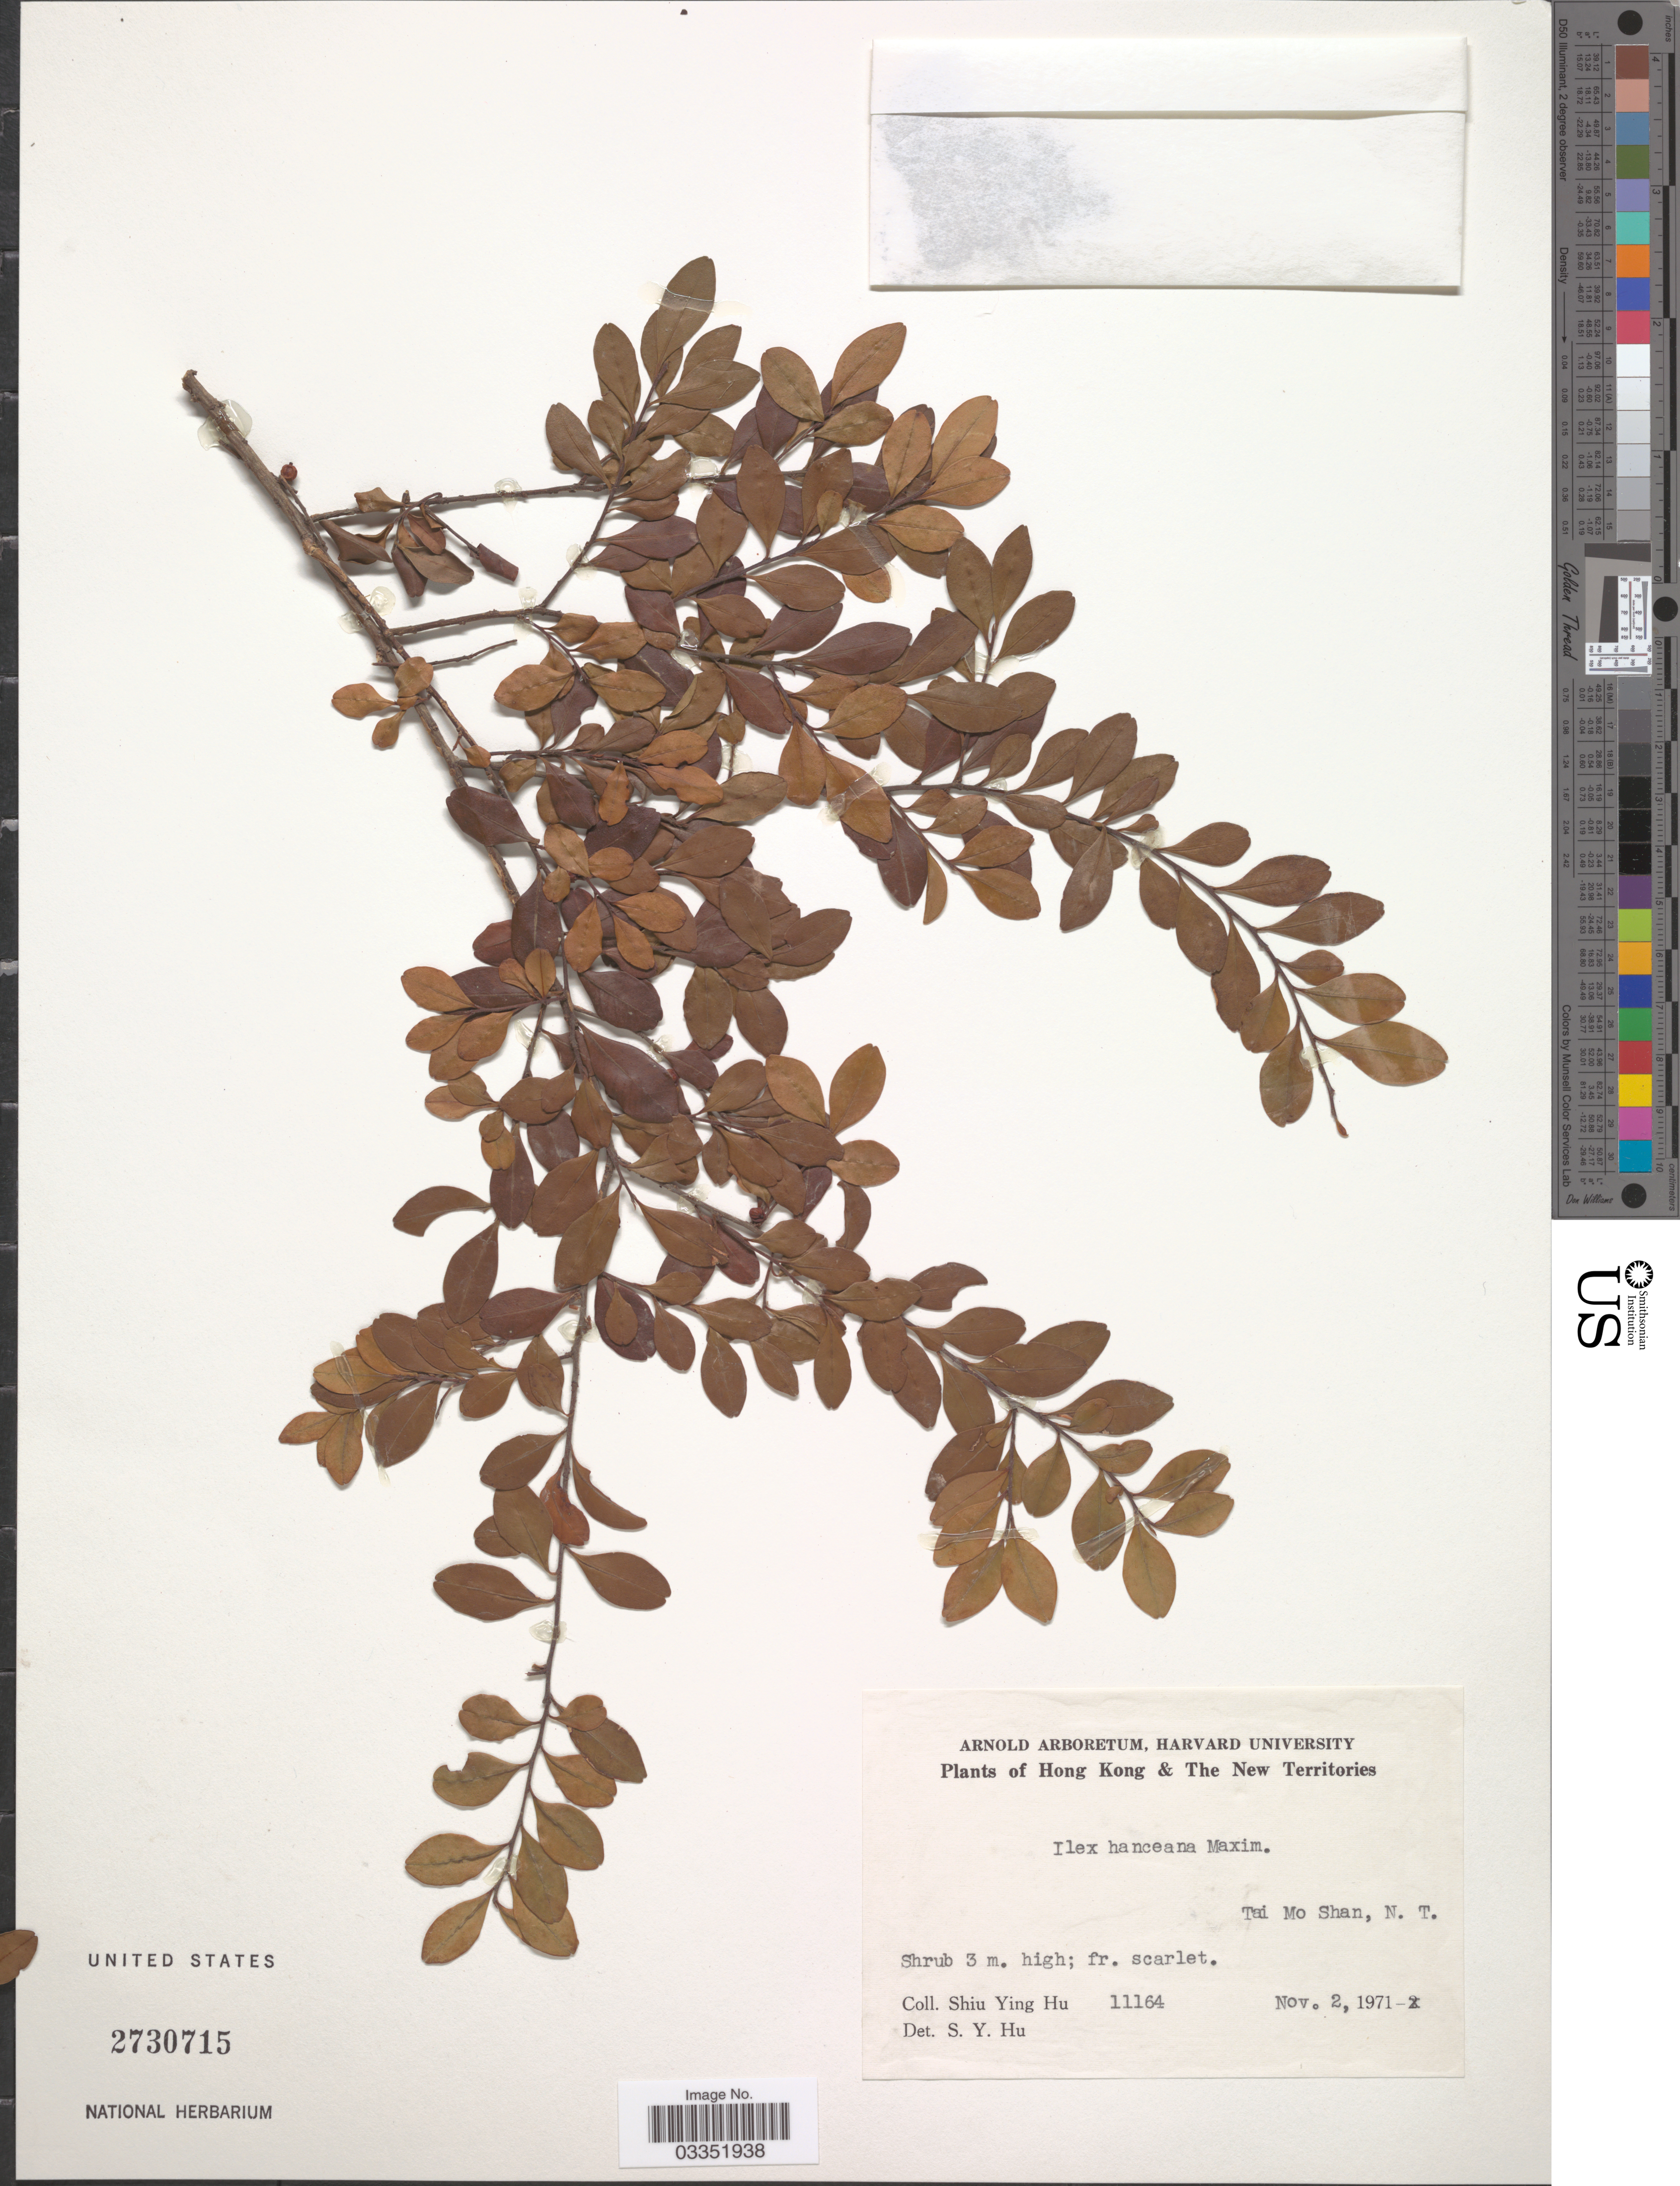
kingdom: Plantae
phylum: Tracheophyta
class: Magnoliopsida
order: Aquifoliales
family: Aquifoliaceae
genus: Ilex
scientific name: Ilex hanceana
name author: Maxim.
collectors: S. Y. Hu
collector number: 11164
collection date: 1971-11-02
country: China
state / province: Hong Kong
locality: Hong Kong & The New Territories. Tai Mo Shan, N.T.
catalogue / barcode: US 2730715